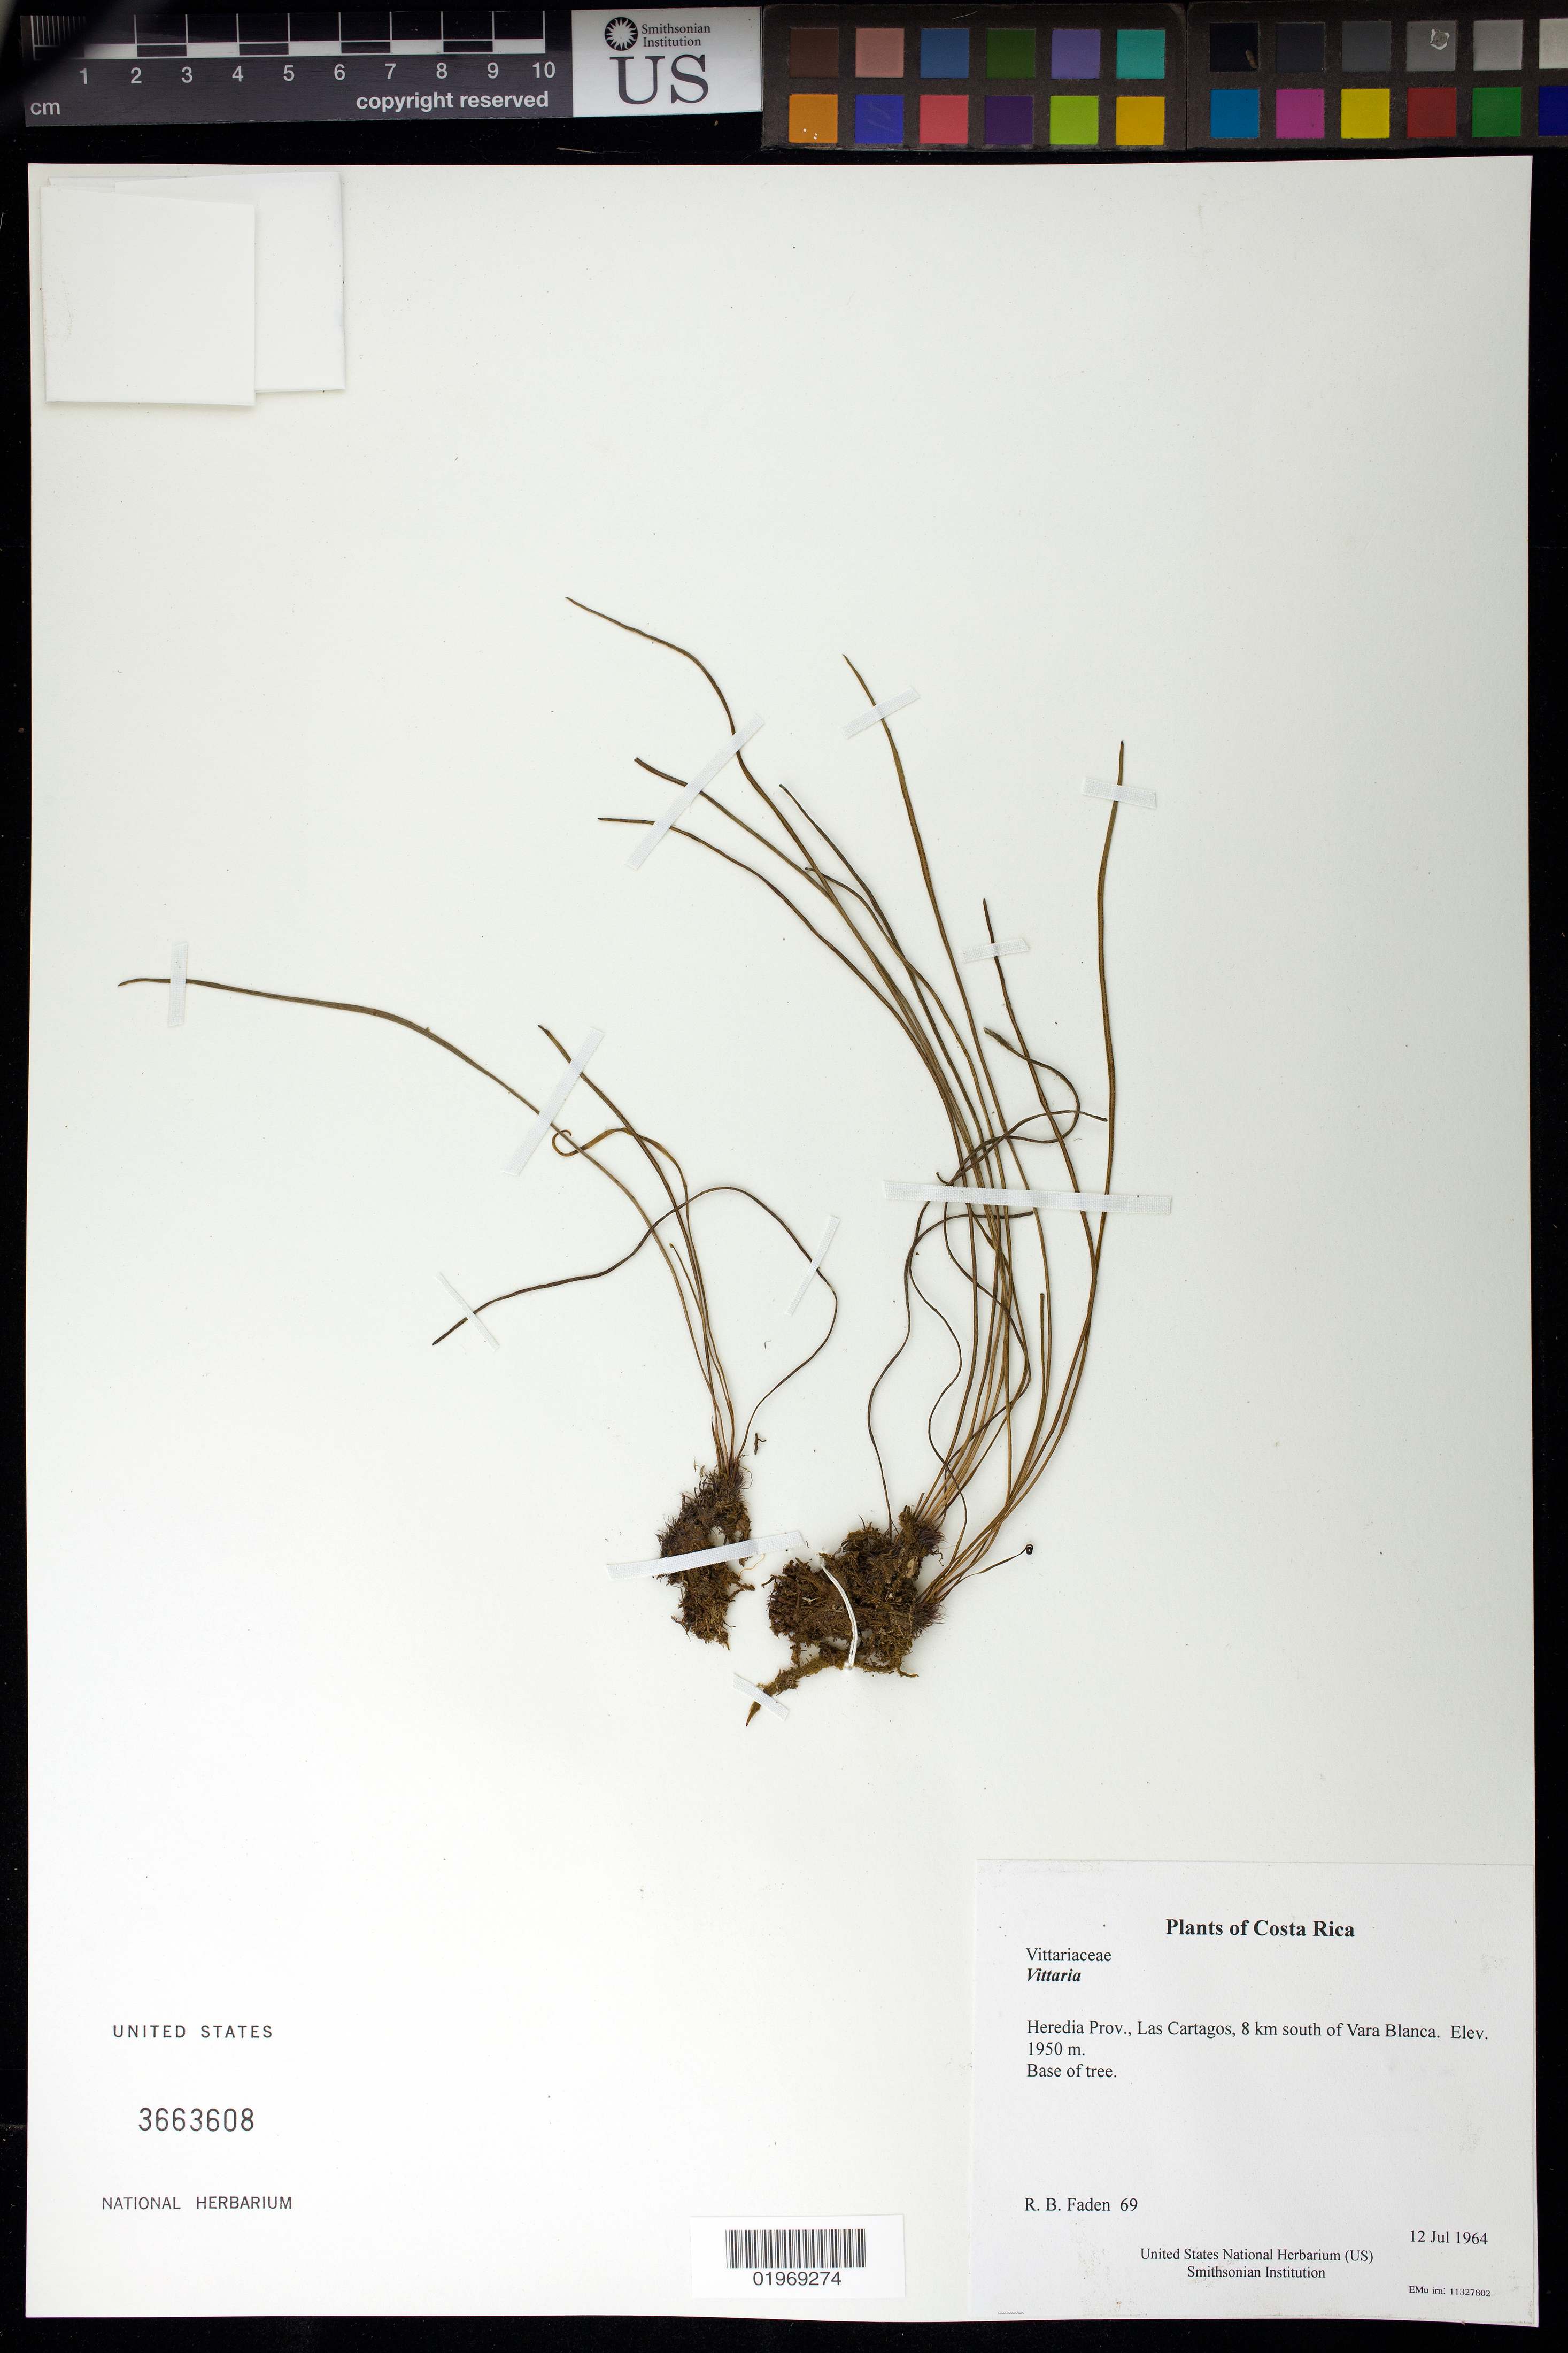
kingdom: Plantae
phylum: Tracheophyta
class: Polypodiopsida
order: Polypodiales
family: Pteridaceae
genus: Vittaria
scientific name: Vittaria sp.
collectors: R. B. Faden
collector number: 69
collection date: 1964-07-12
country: Costa Rica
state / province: Heredia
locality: Las Cartagos, 8 km south of Vara Blanca.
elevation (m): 1950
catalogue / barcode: US 3663608